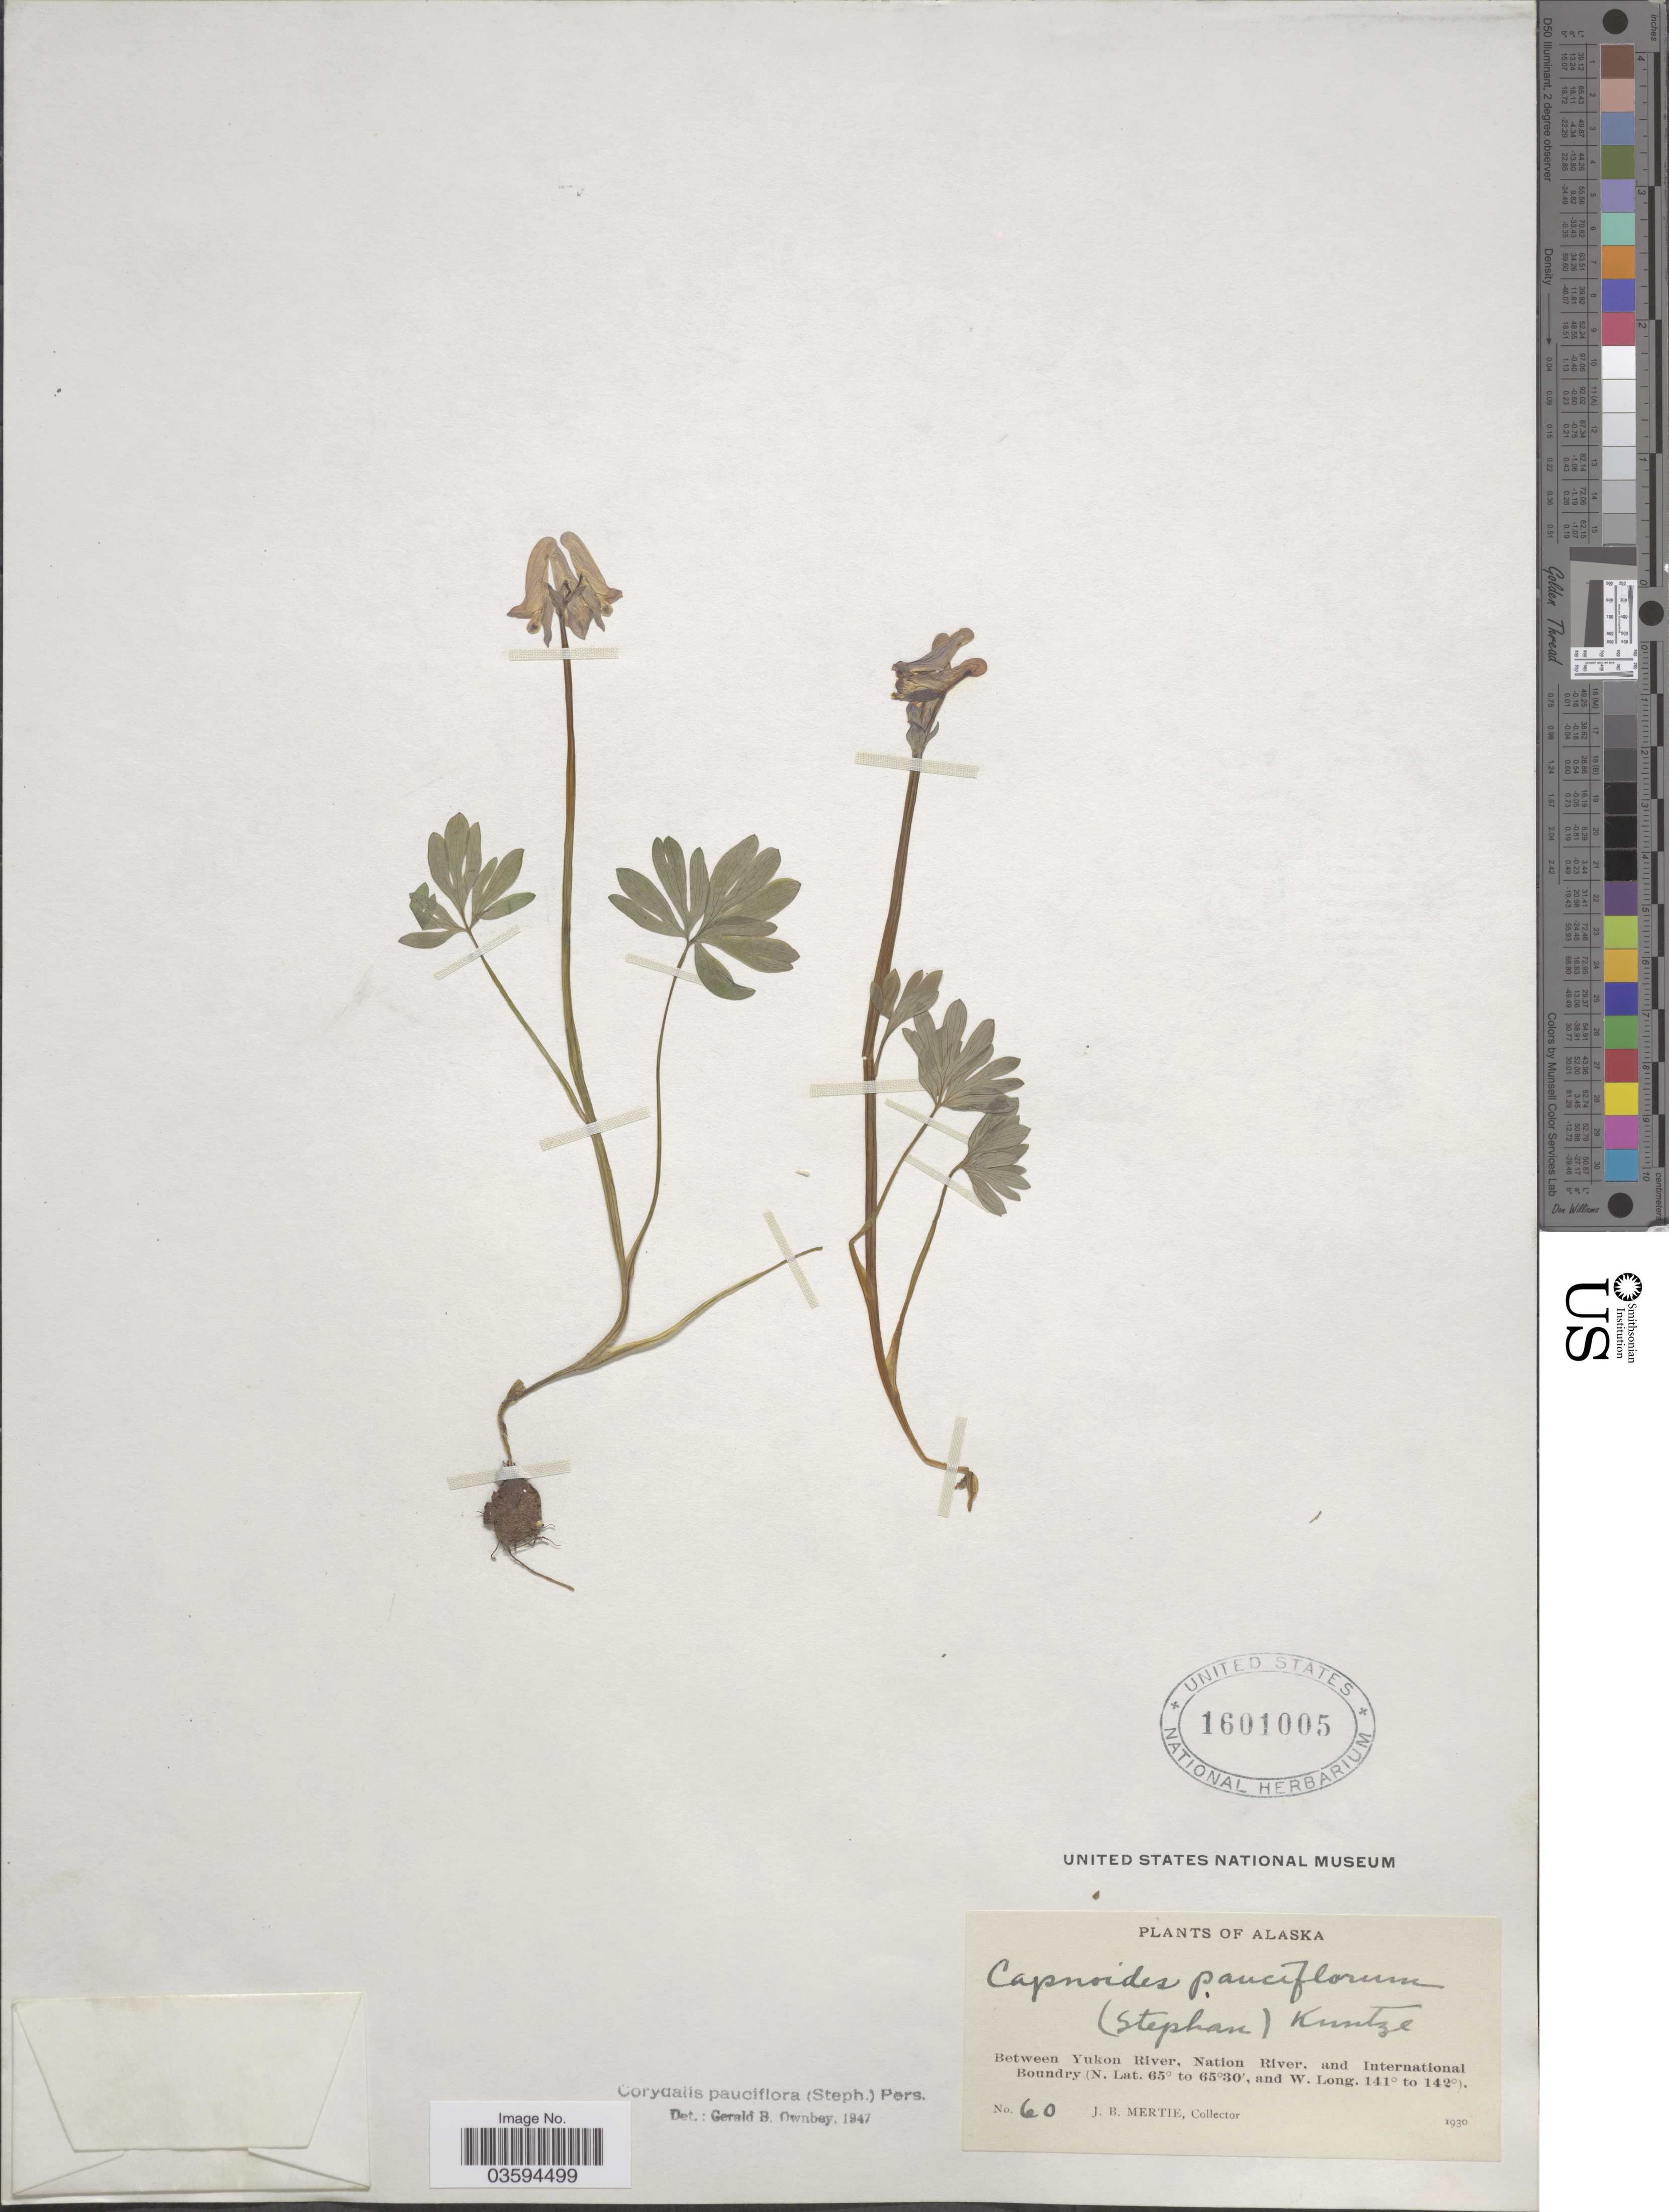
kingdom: Plantae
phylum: Tracheophyta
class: Magnoliopsida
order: Ranunculales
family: Papaveraceae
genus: Corydalis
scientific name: Corydalis pauciflora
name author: (Stephan) Pers.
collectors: J. Mertie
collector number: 60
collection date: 1930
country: United States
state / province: Alaska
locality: Between Yukon River, Nation River, and International Boundary.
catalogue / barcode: US 1601005